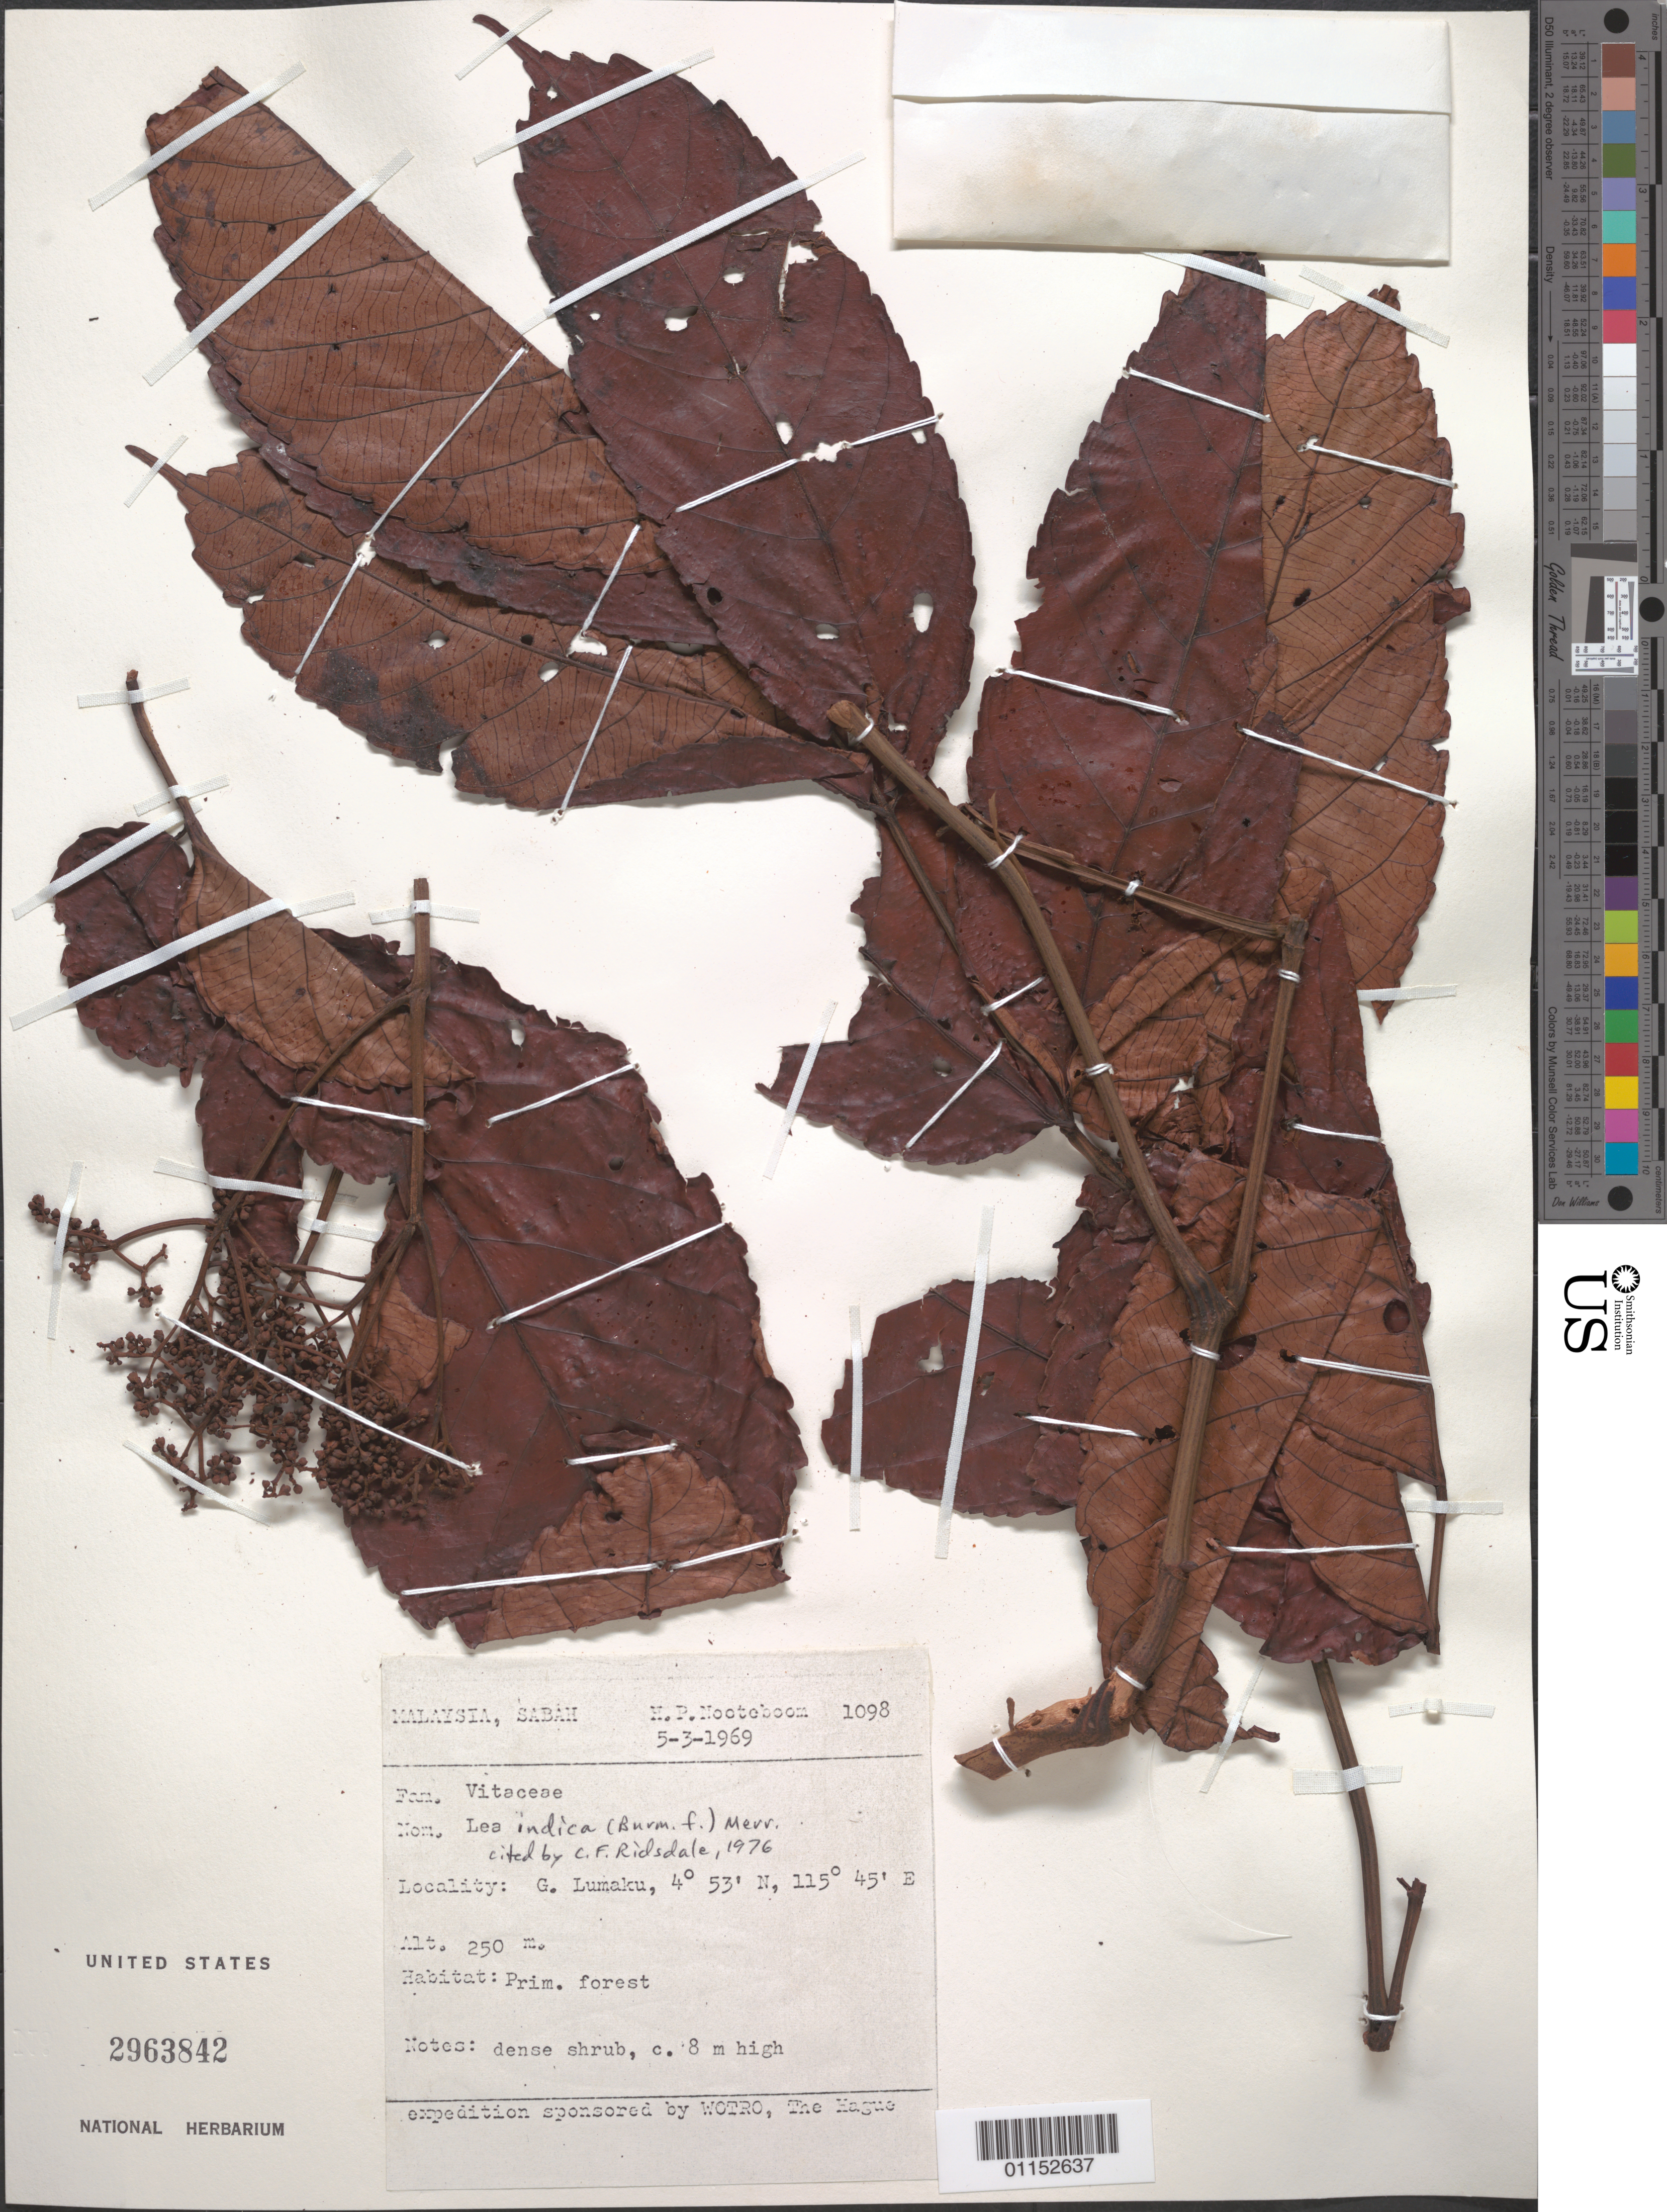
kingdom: Plantae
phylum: Tracheophyta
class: Magnoliopsida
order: Vitales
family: Vitaceae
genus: Leea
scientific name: Leea indica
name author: (Burm. f.) Merr.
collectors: H. P. Nooteboom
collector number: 1098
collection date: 1969-03-05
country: Malaysia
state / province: Sabah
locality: G. Lumaku.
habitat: Prim. forest. Dense shrub.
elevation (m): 250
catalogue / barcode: US 2963842